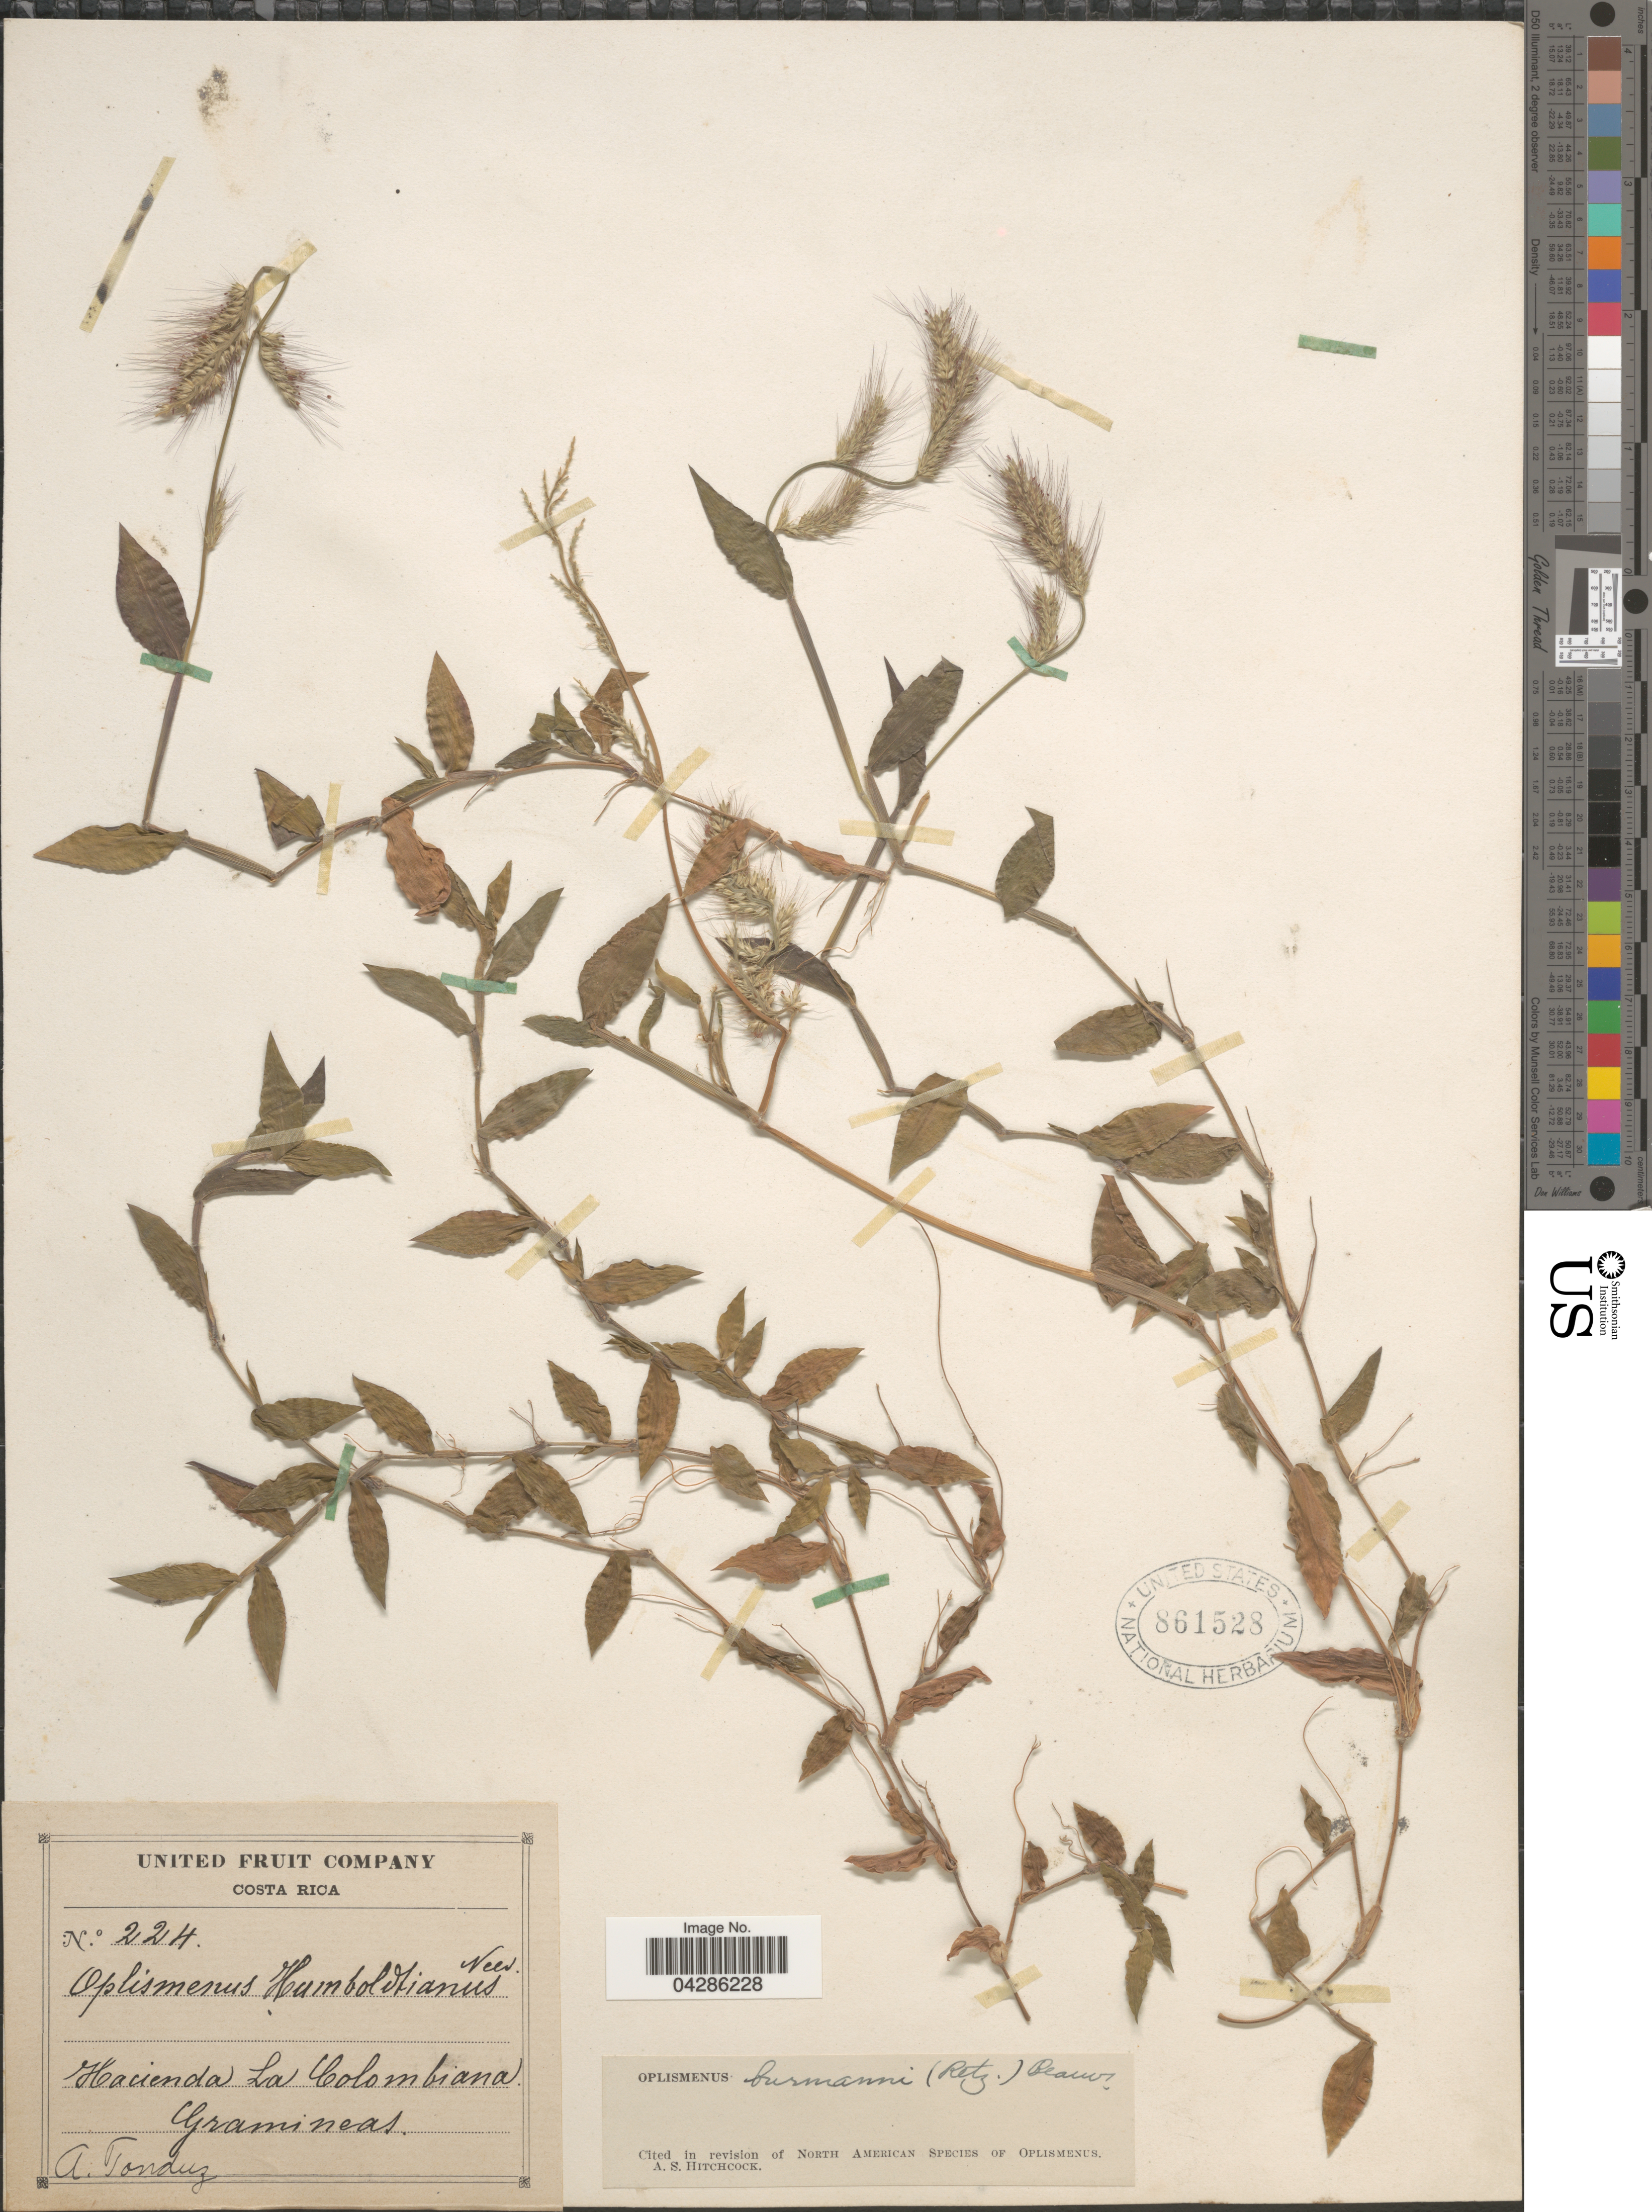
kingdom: Plantae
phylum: Tracheophyta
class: Liliopsida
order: Poales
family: Poaceae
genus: Oplismenus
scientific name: Oplismenus burmannii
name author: (Retz.) P. Beauv.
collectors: A. Tonduz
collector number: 224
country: Costa Rica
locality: Hacienda La Colombiana.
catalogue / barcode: US 861528